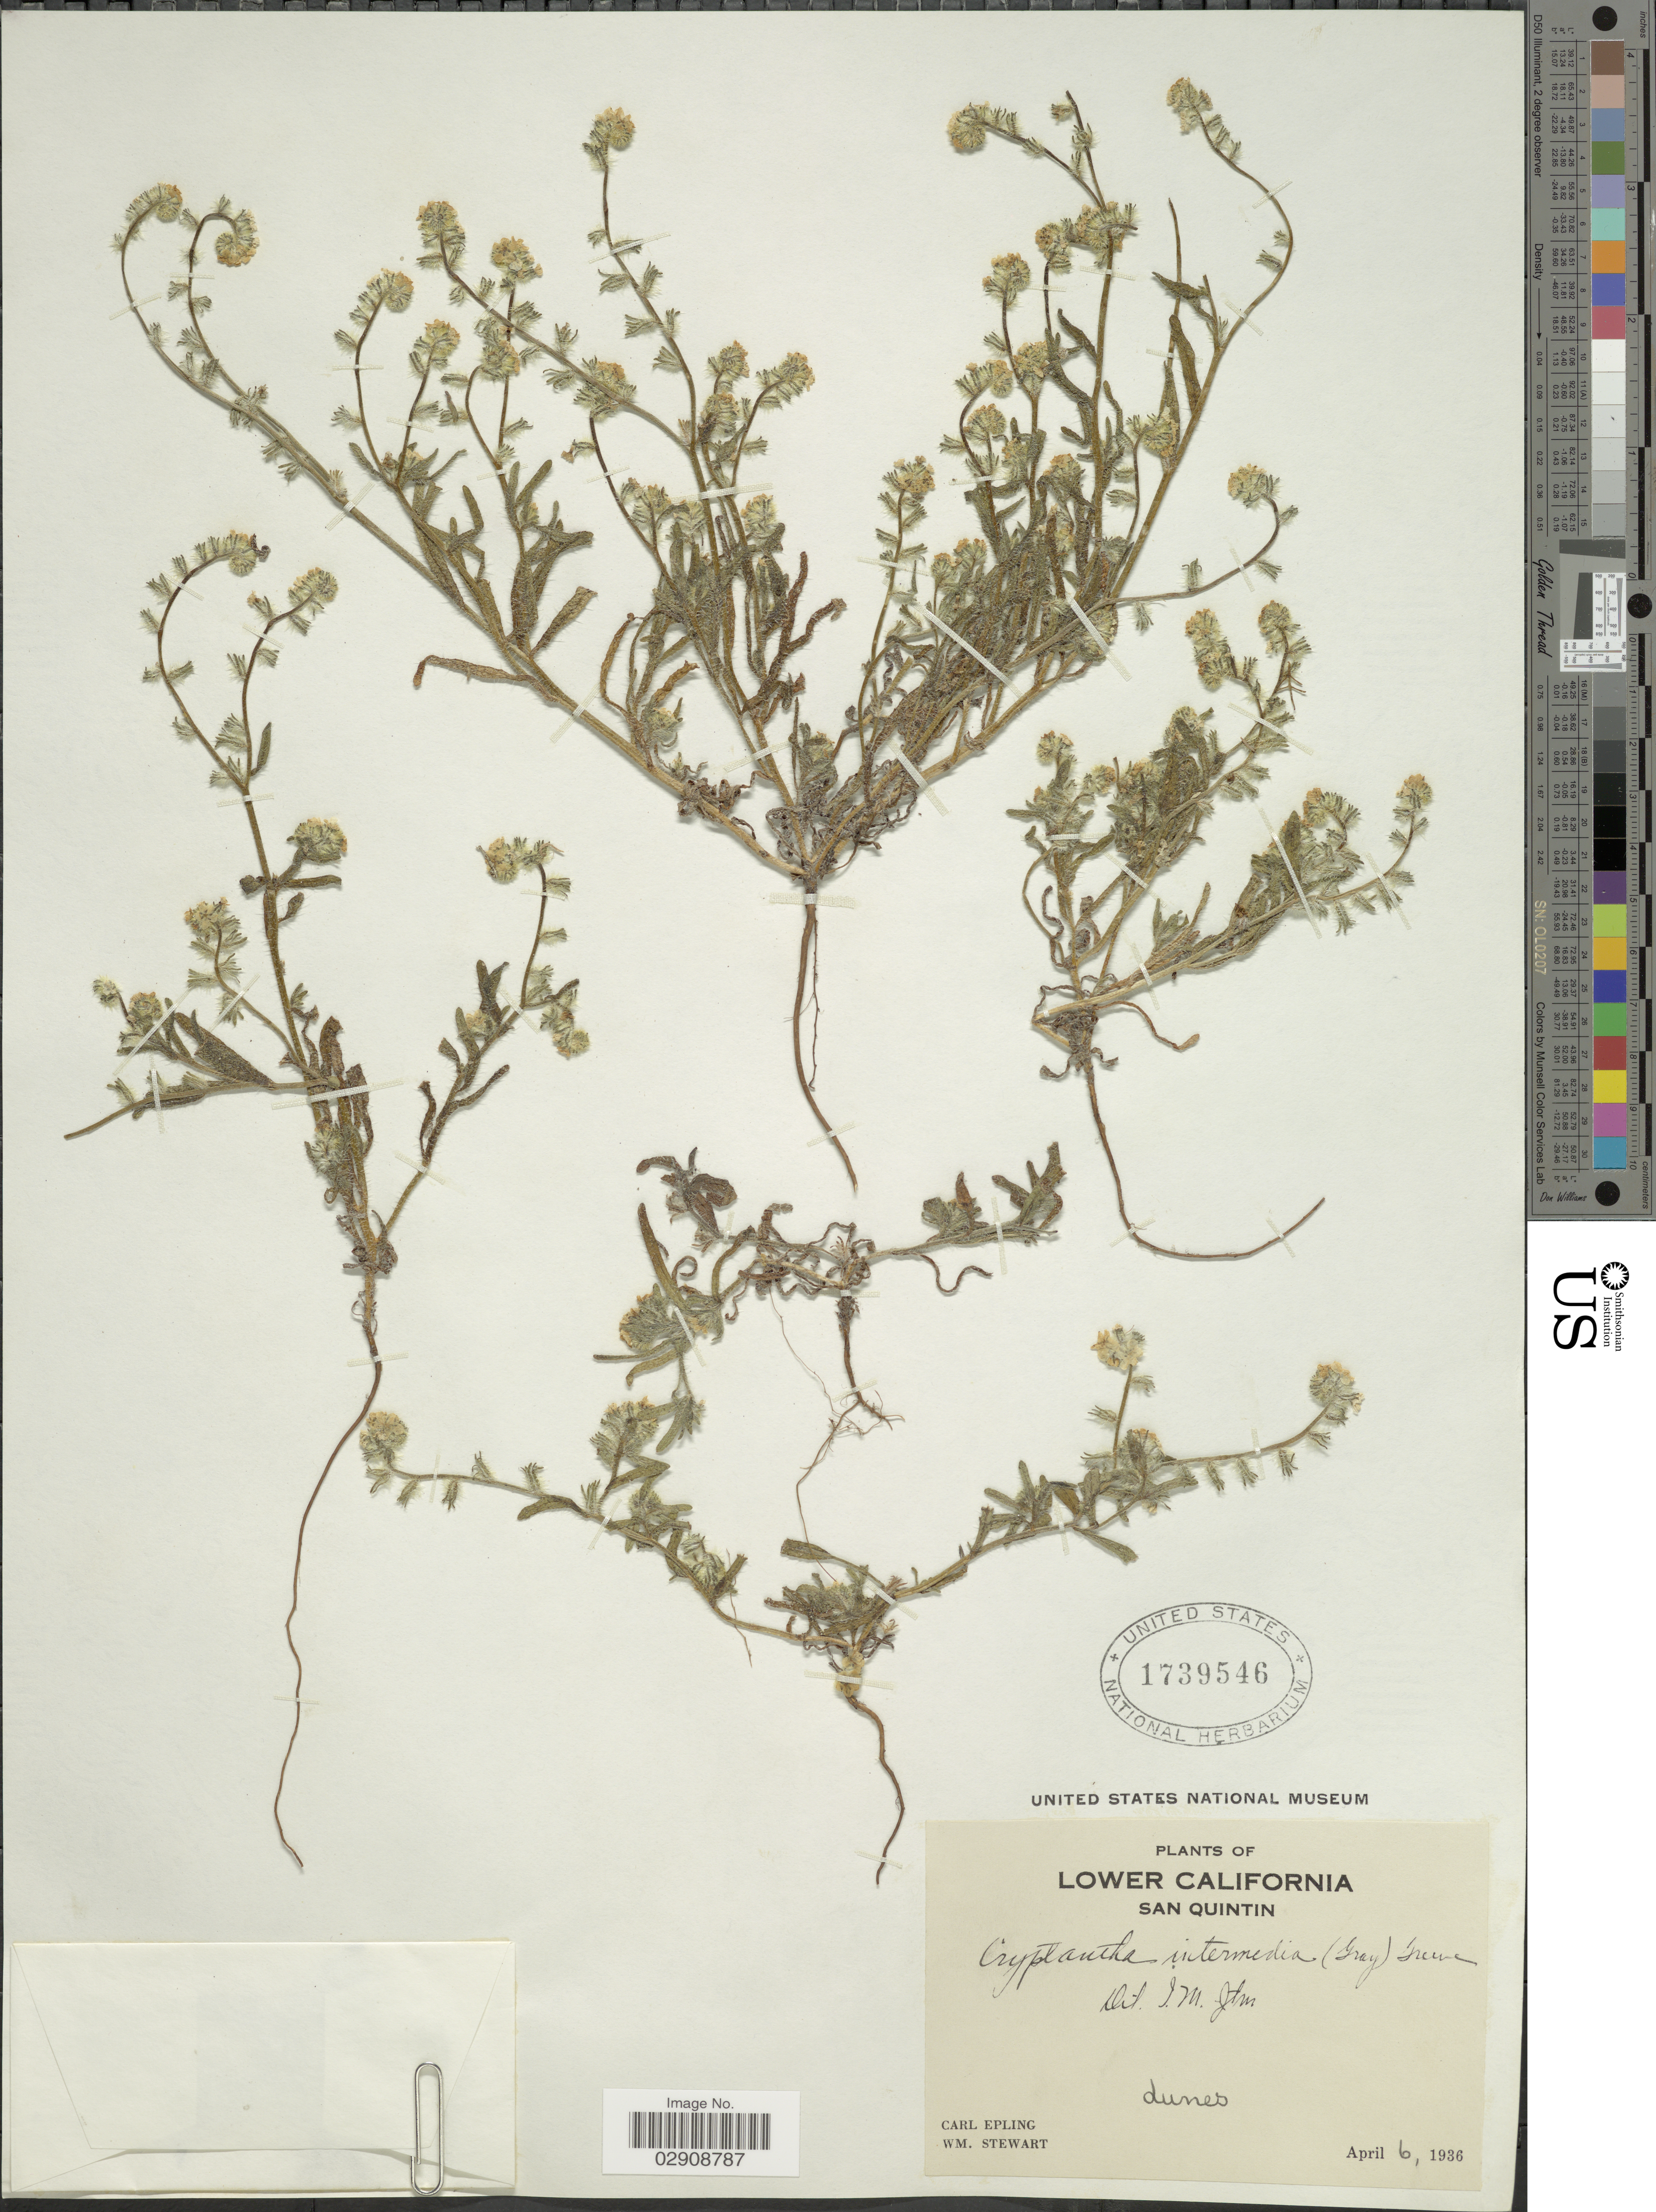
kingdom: Plantae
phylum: Tracheophyta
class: Magnoliopsida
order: Boraginales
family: Boraginaceae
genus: Cryptantha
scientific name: Cryptantha intermedia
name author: (A. Gray) Greene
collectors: C. C. Epling & W. Stewart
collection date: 1936-04-06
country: Mexico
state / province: Baja California Norte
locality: Lower California, San Quintin.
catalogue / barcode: US 1739546